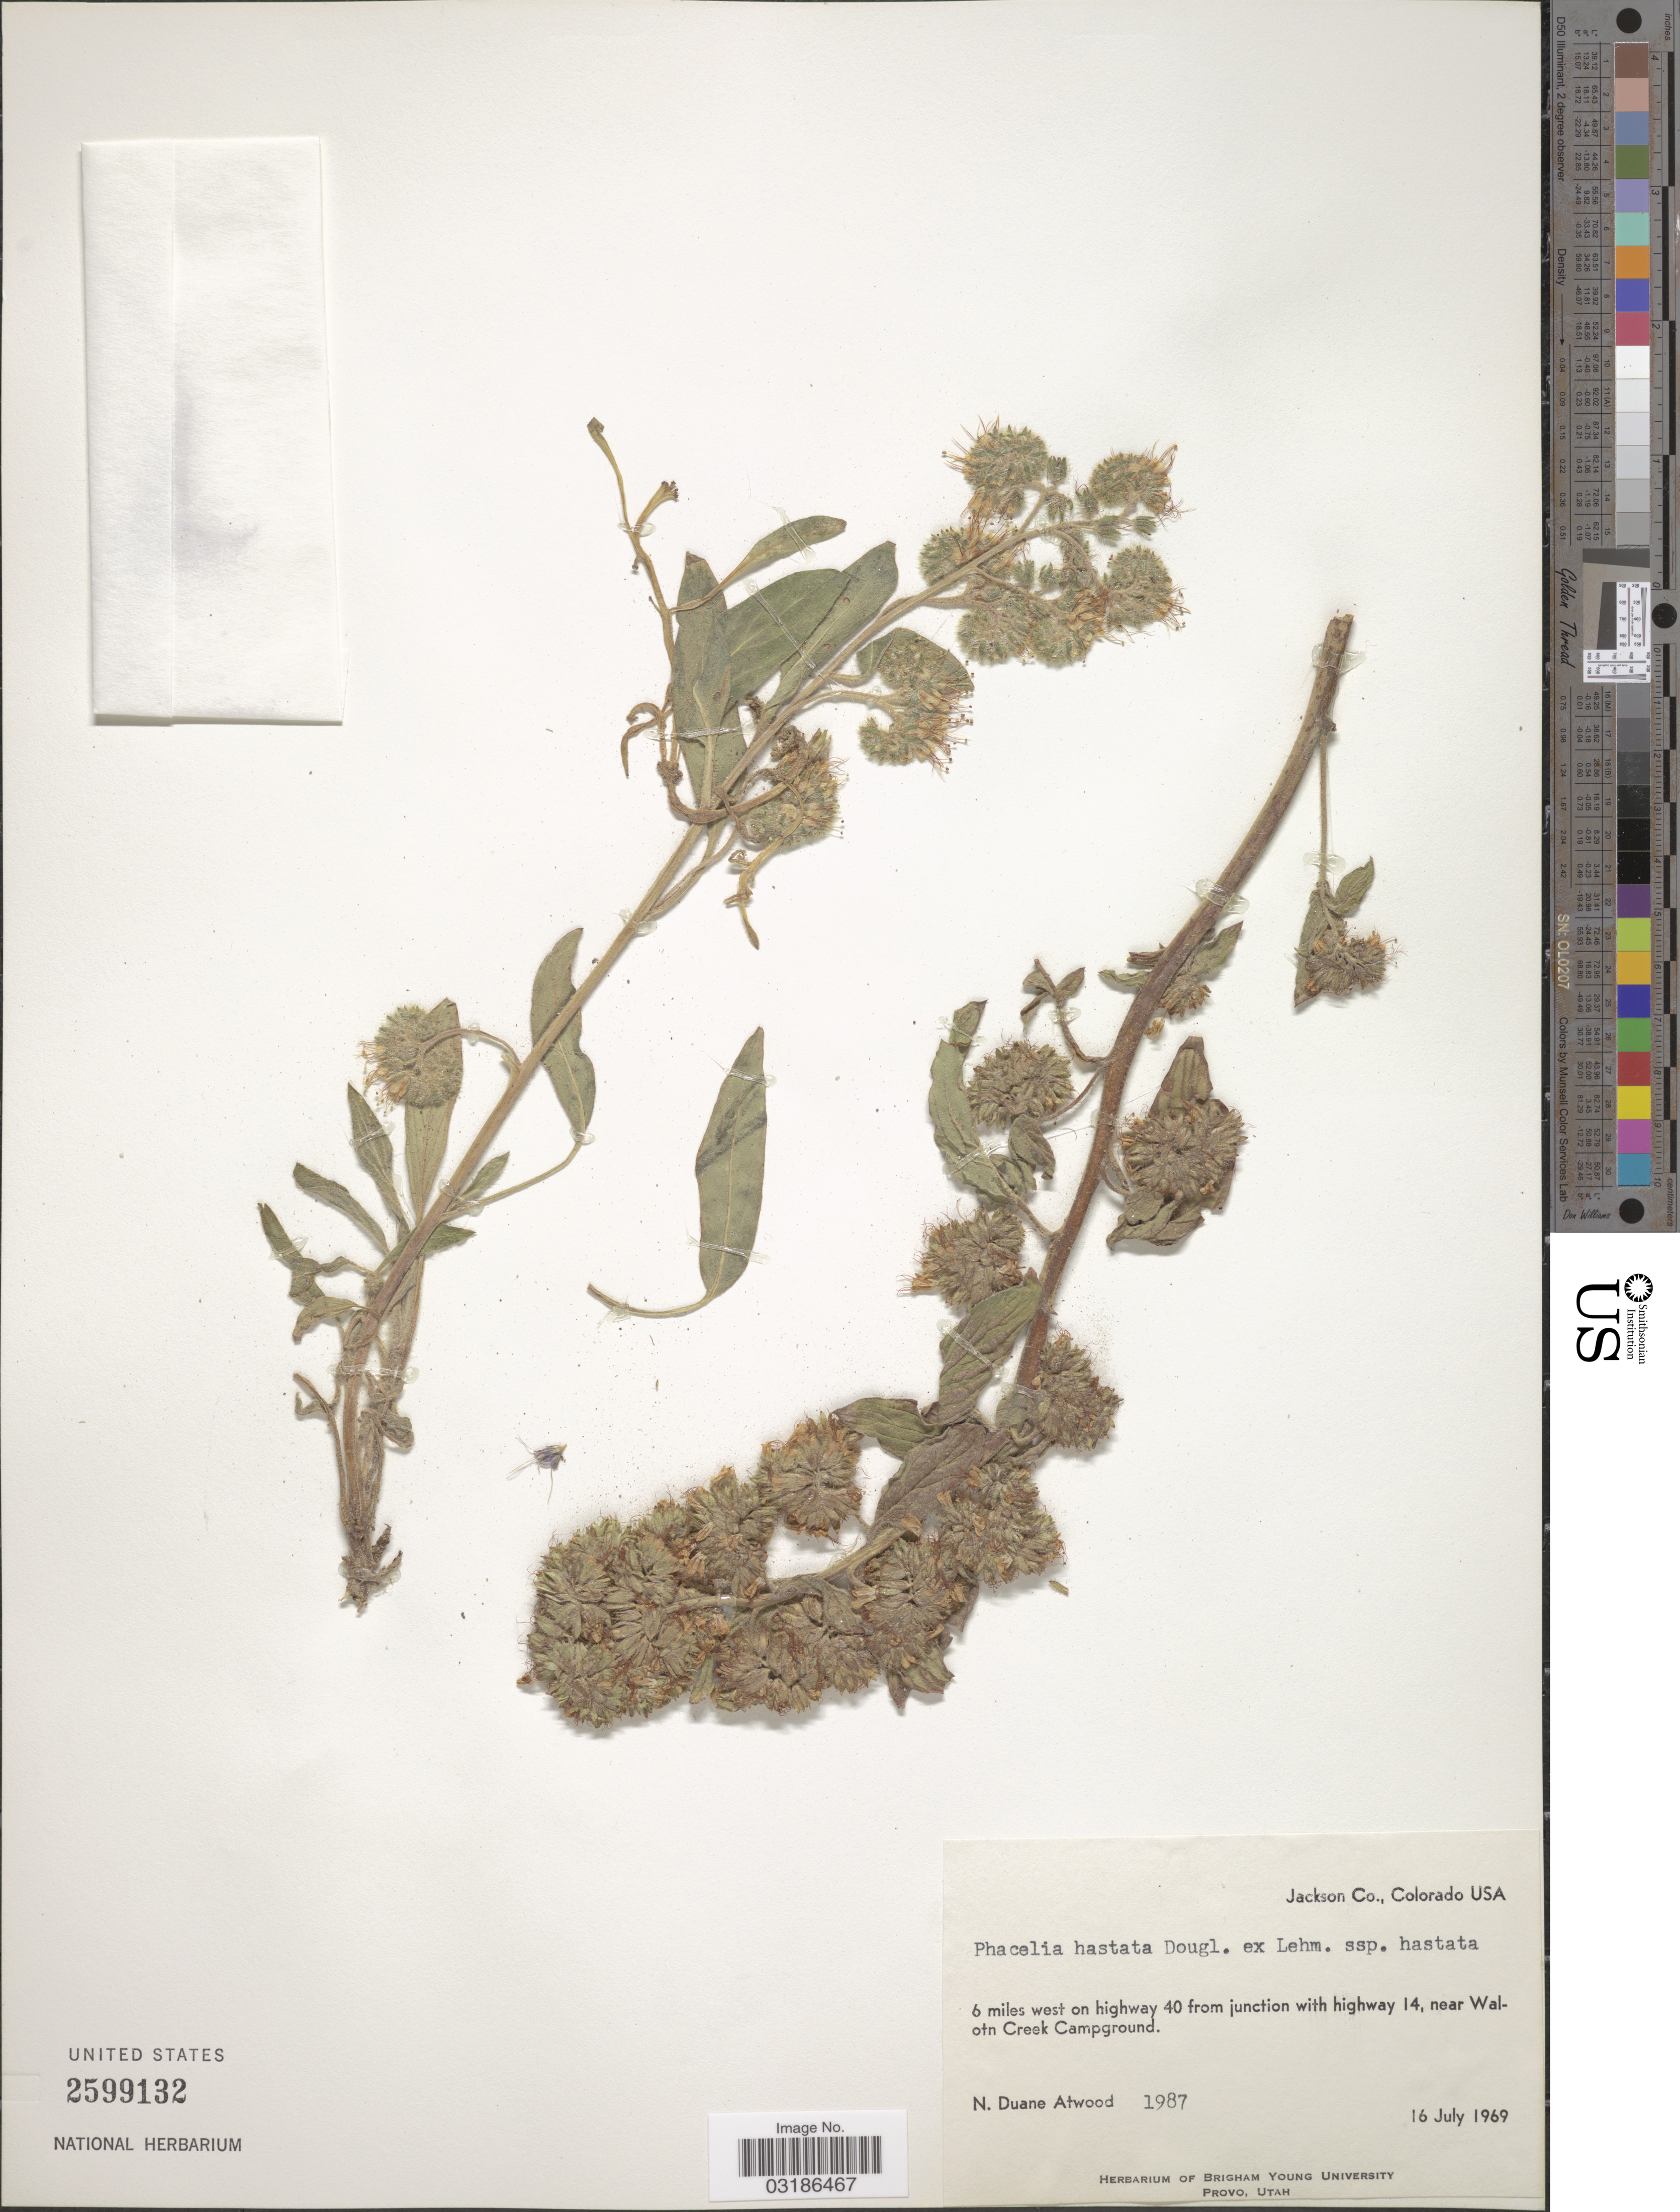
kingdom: Plantae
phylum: Tracheophyta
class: Magnoliopsida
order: Boraginales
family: Hydrophyllaceae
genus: Phacelia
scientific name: Phacelia hastata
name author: Douglas ex Lehm.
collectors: N. Atwood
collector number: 1987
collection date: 1969-07-16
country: United States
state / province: Colorado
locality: Jackson Co. 6 miles west on highway 40 from junction with highway 14, near Walotn Creek Campground.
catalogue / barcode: US 2599132